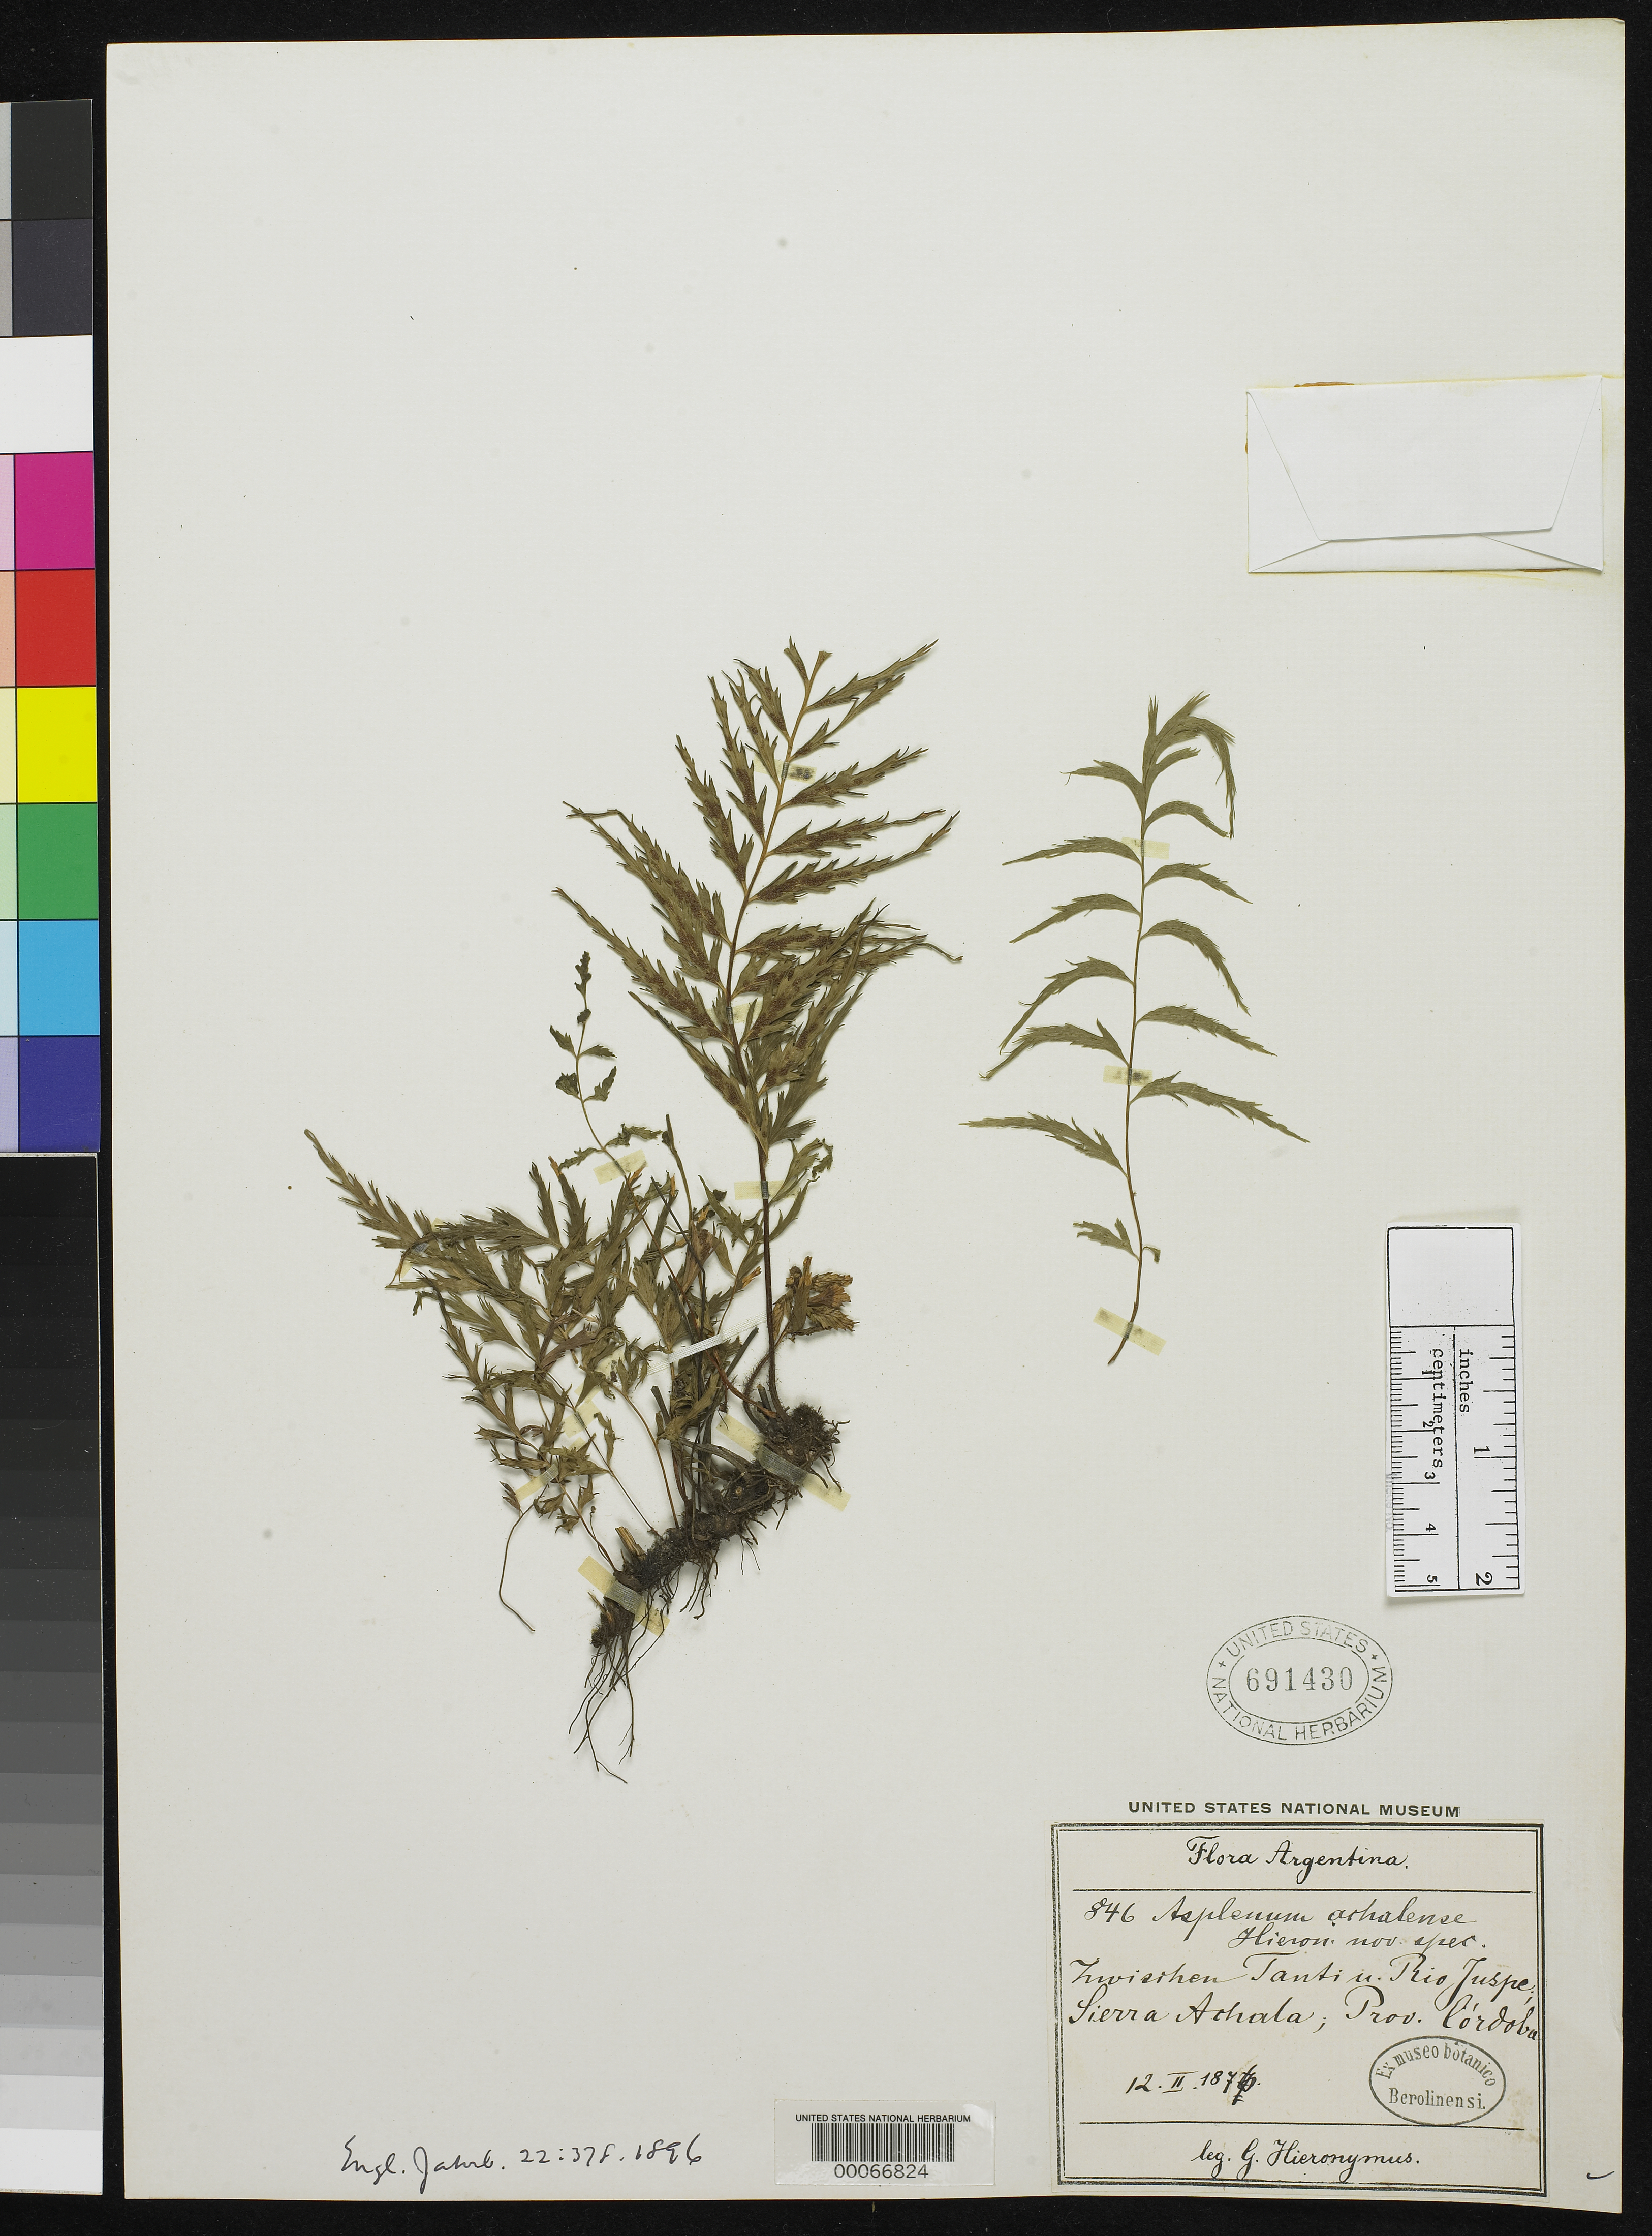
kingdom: Plantae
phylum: Tracheophyta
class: Polypodiopsida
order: Polypodiales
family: Aspleniaceae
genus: Asplenium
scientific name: Asplenium achalense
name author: Hieron.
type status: Isosyntype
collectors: G. H. Hieronymus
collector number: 846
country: Argentina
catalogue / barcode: US 691430